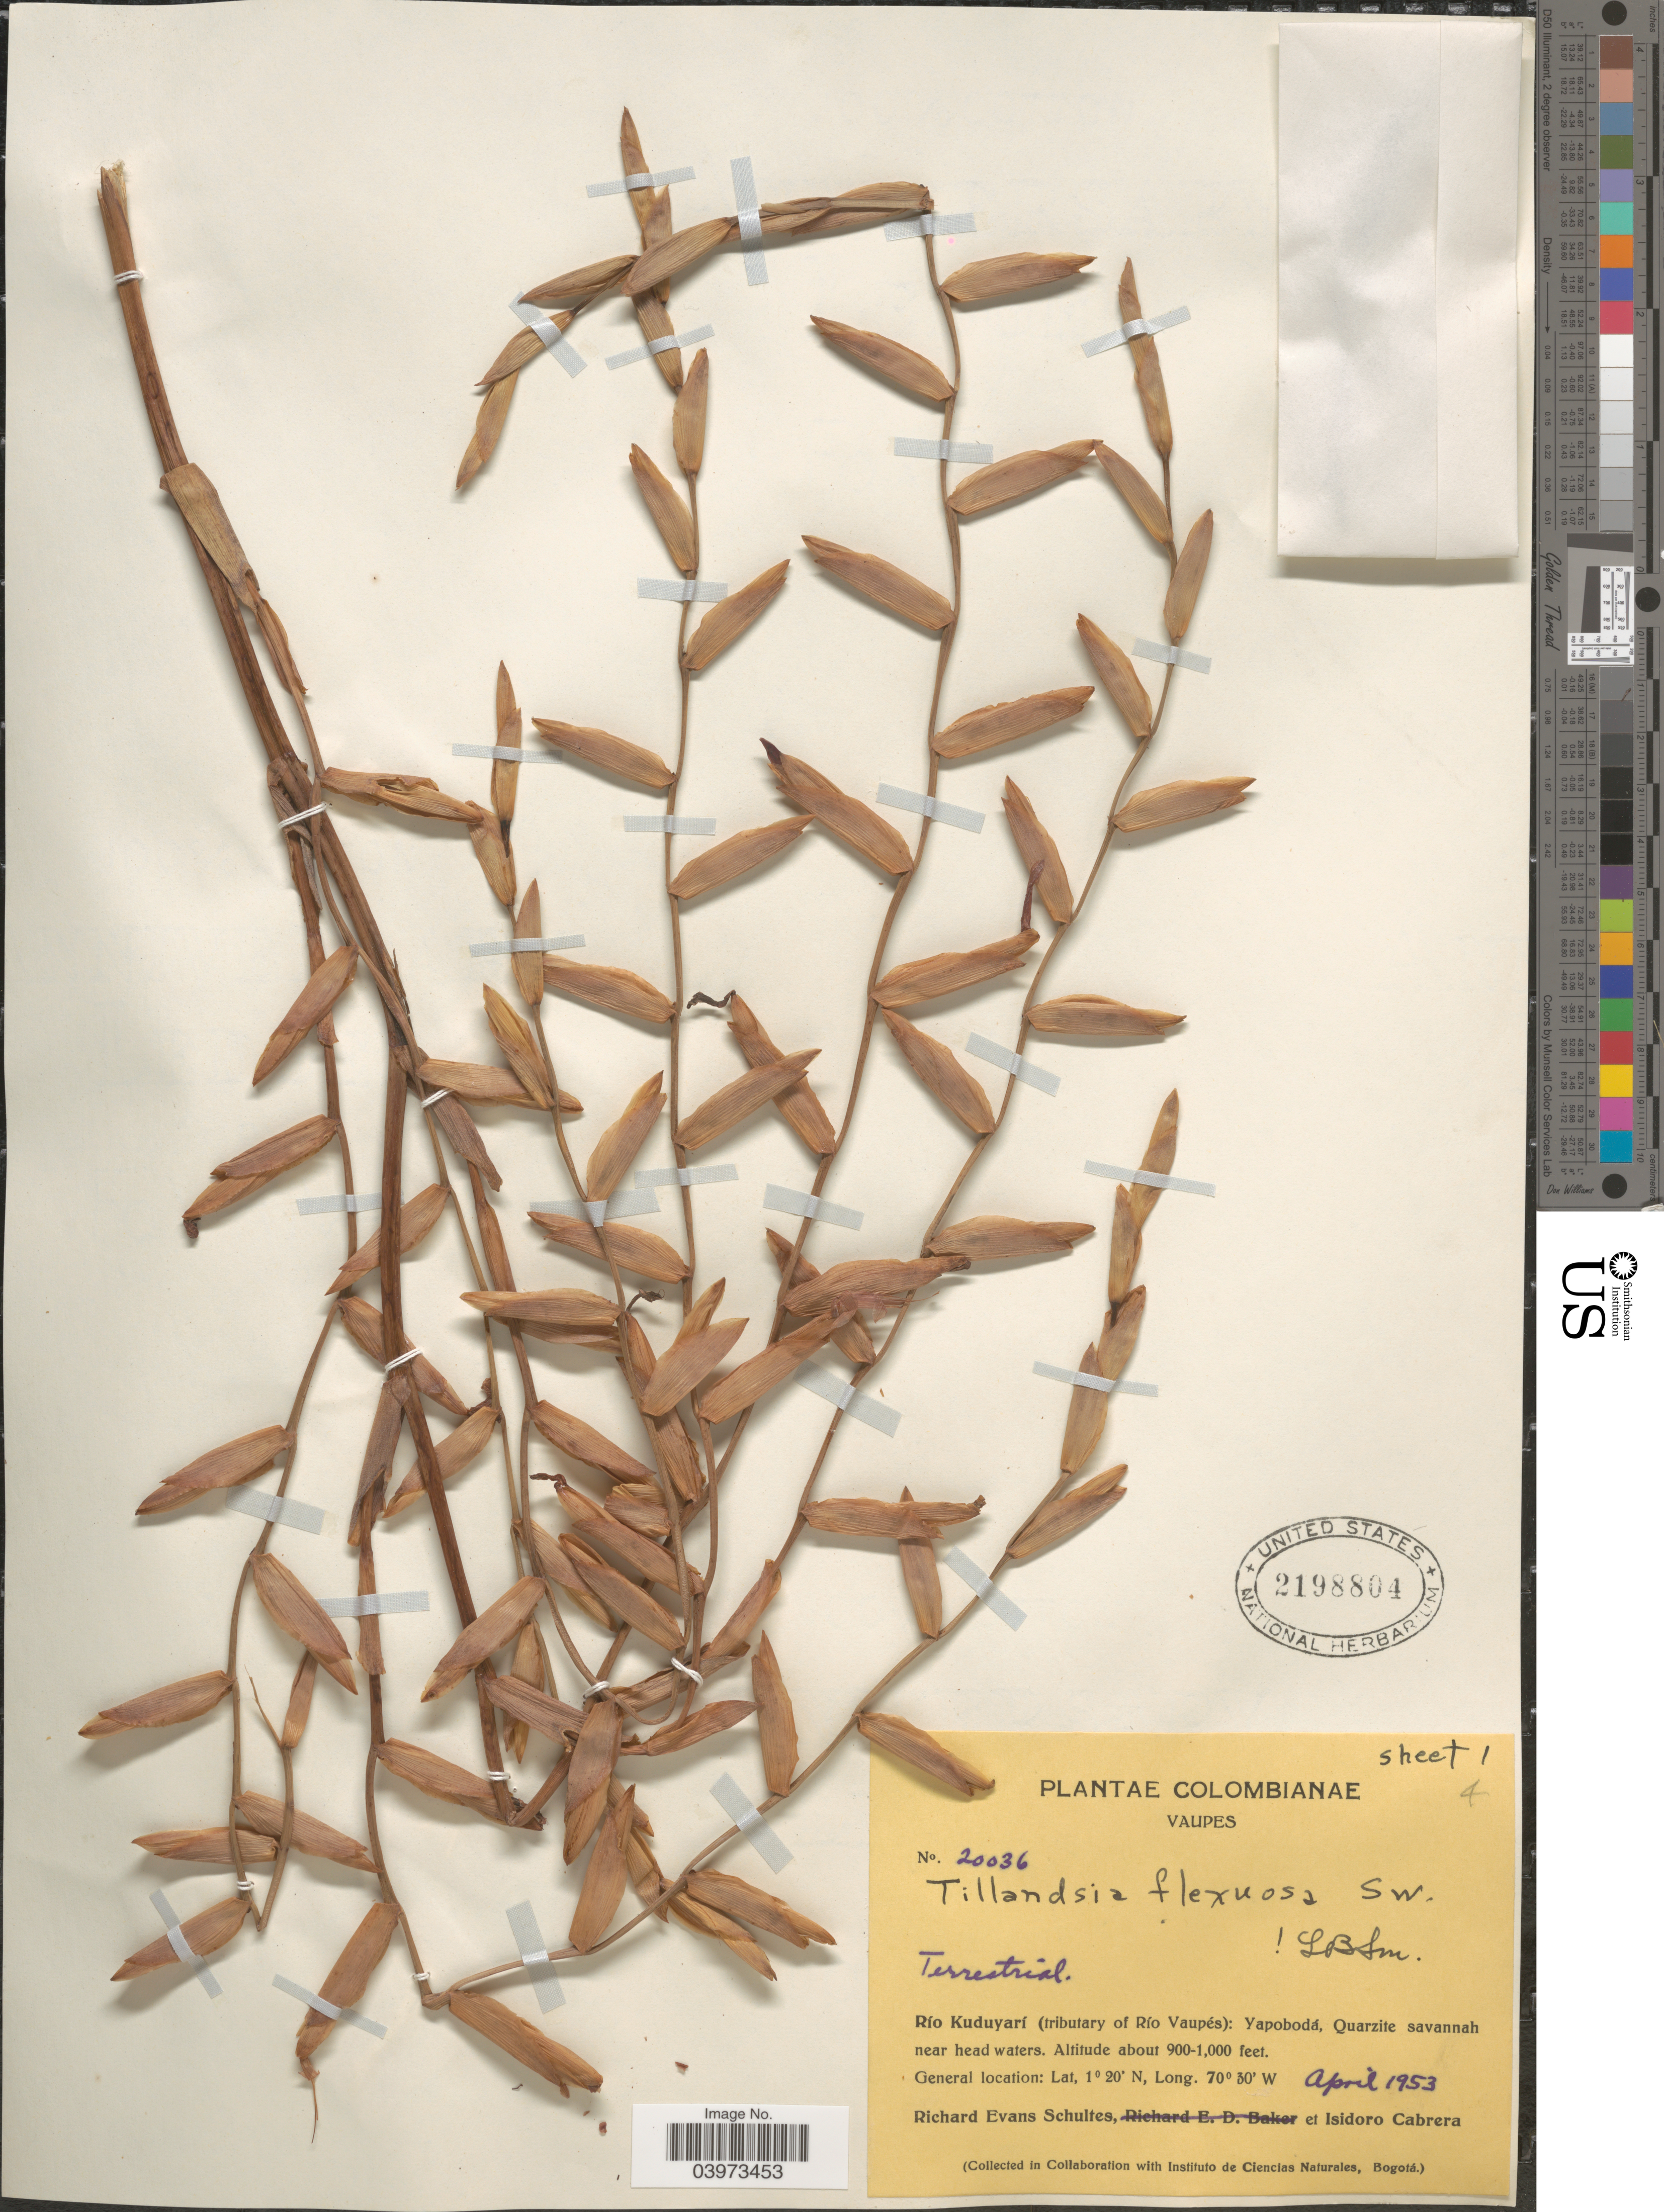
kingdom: Plantae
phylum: Tracheophyta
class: Liliopsida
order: Poales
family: Bromeliaceae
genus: Tillandsia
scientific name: Tillandsia flexuosa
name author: Sw.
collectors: R. E. Schultes & I. Cabrera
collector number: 20036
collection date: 1953-04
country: Colombia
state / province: Vaupés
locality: Río Kuduyarí (tributary of Río Vaupés): Yapobodá, Quarzite savannah near head waters.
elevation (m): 274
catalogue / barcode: US 2198804